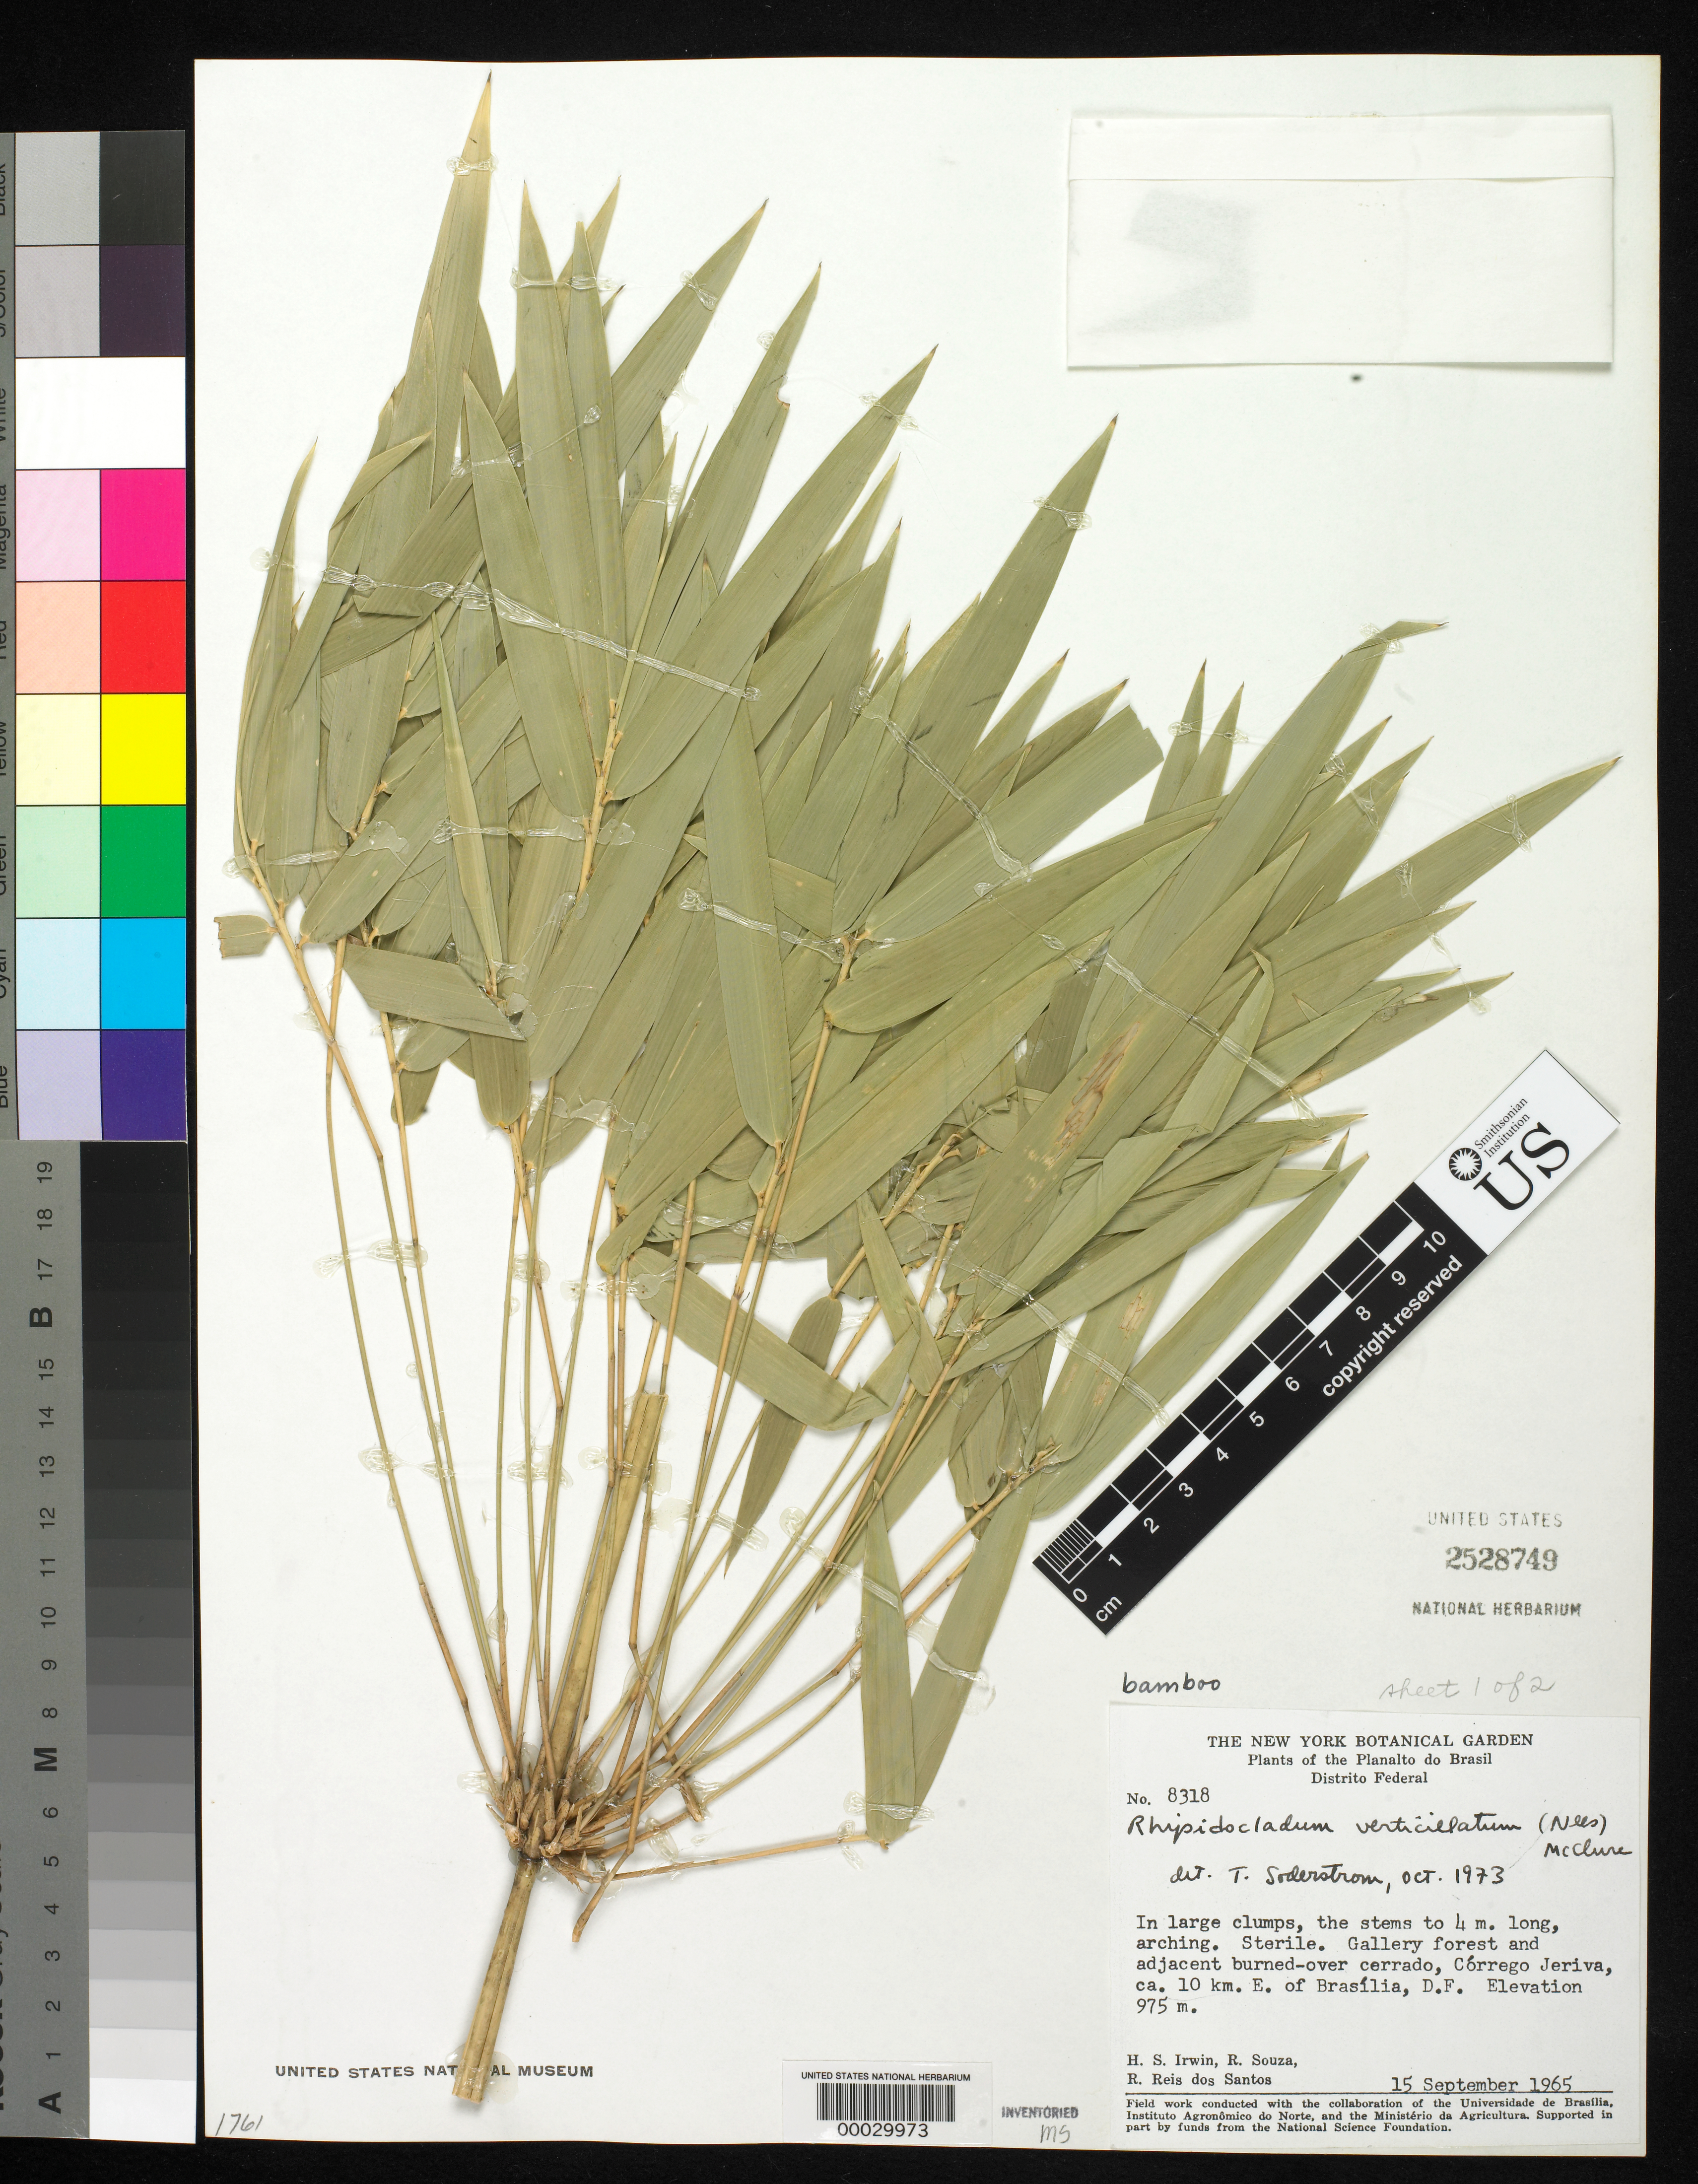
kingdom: Plantae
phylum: Tracheophyta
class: Liliopsida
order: Poales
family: Poaceae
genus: Actinocladum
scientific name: Actinocladum verticillatum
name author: (Nees) McClure ex Soderstr.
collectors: H. Irwin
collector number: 8318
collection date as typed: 15 Sep 1965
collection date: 1965-09-15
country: Brazil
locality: Brasilia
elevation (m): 975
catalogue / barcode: US 2528749